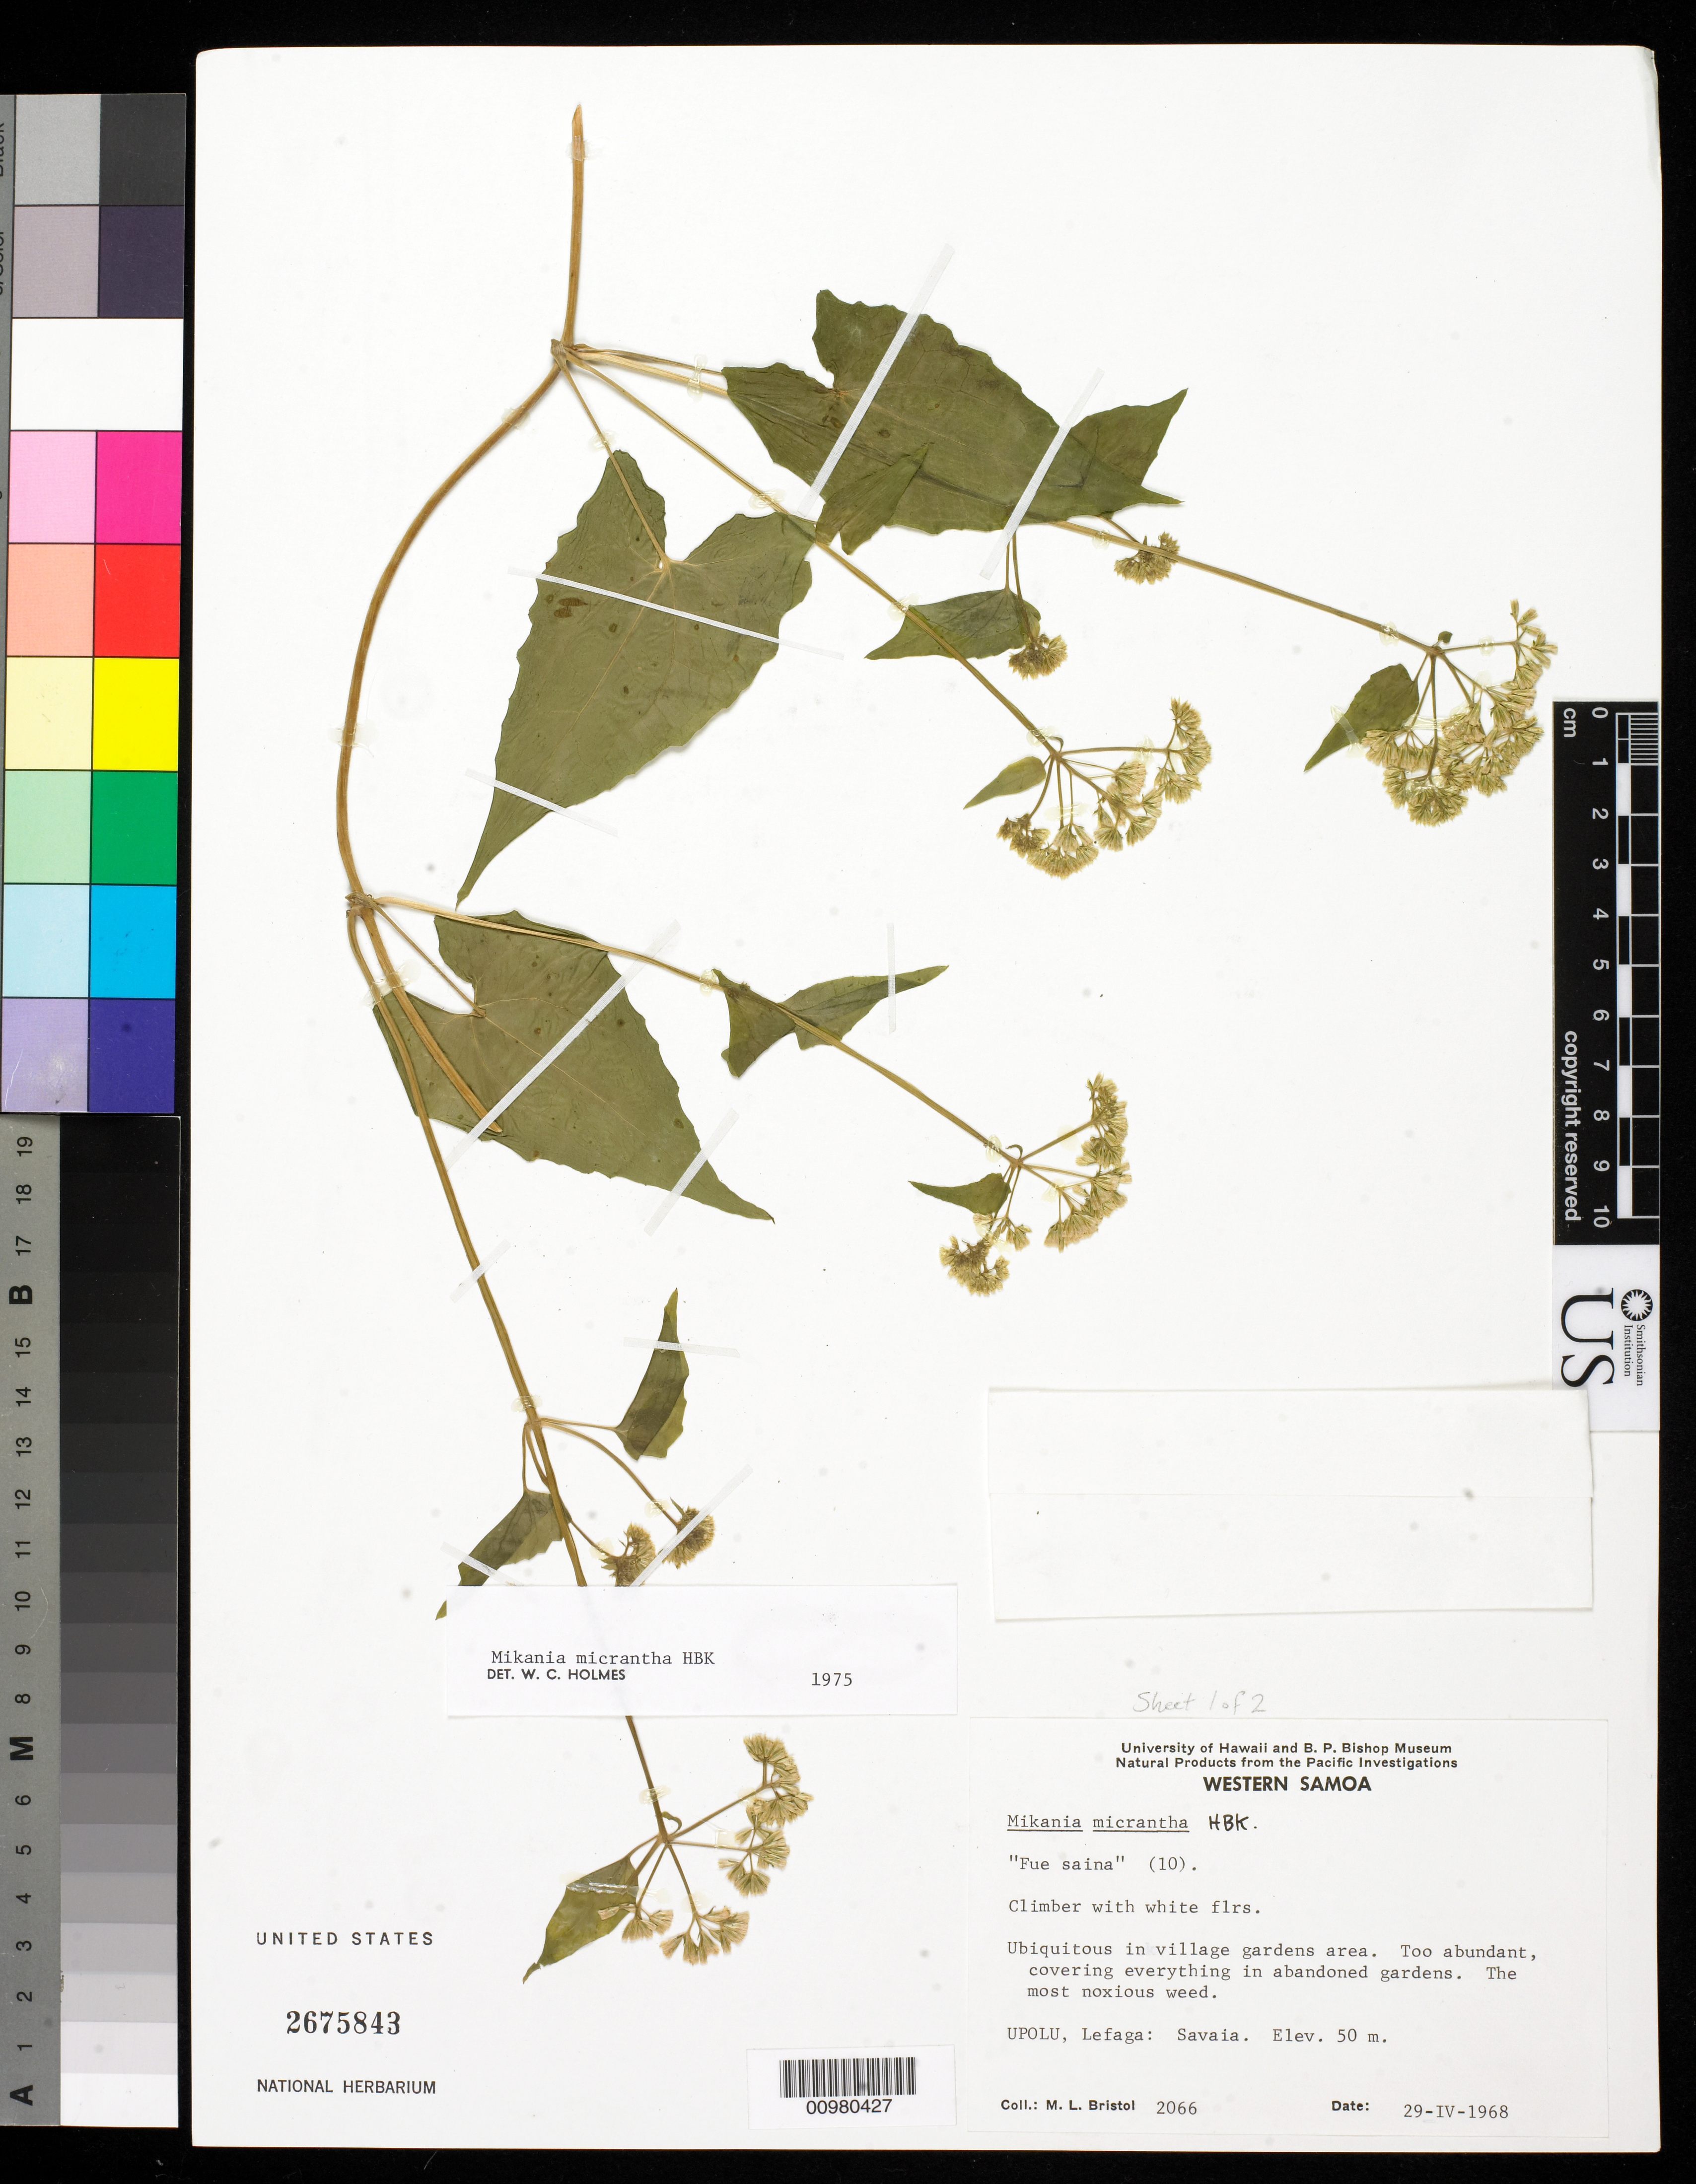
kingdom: Plantae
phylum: Tracheophyta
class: Magnoliopsida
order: Asterales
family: Asteraceae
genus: Mikania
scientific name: Mikania micrantha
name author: Kunth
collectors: M. L. Bristol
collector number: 2066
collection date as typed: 29 Apr 1968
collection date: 1968-04-29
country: Samoa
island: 'Upolu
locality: Savaia, Lefaga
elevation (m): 50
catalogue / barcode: US 2675843